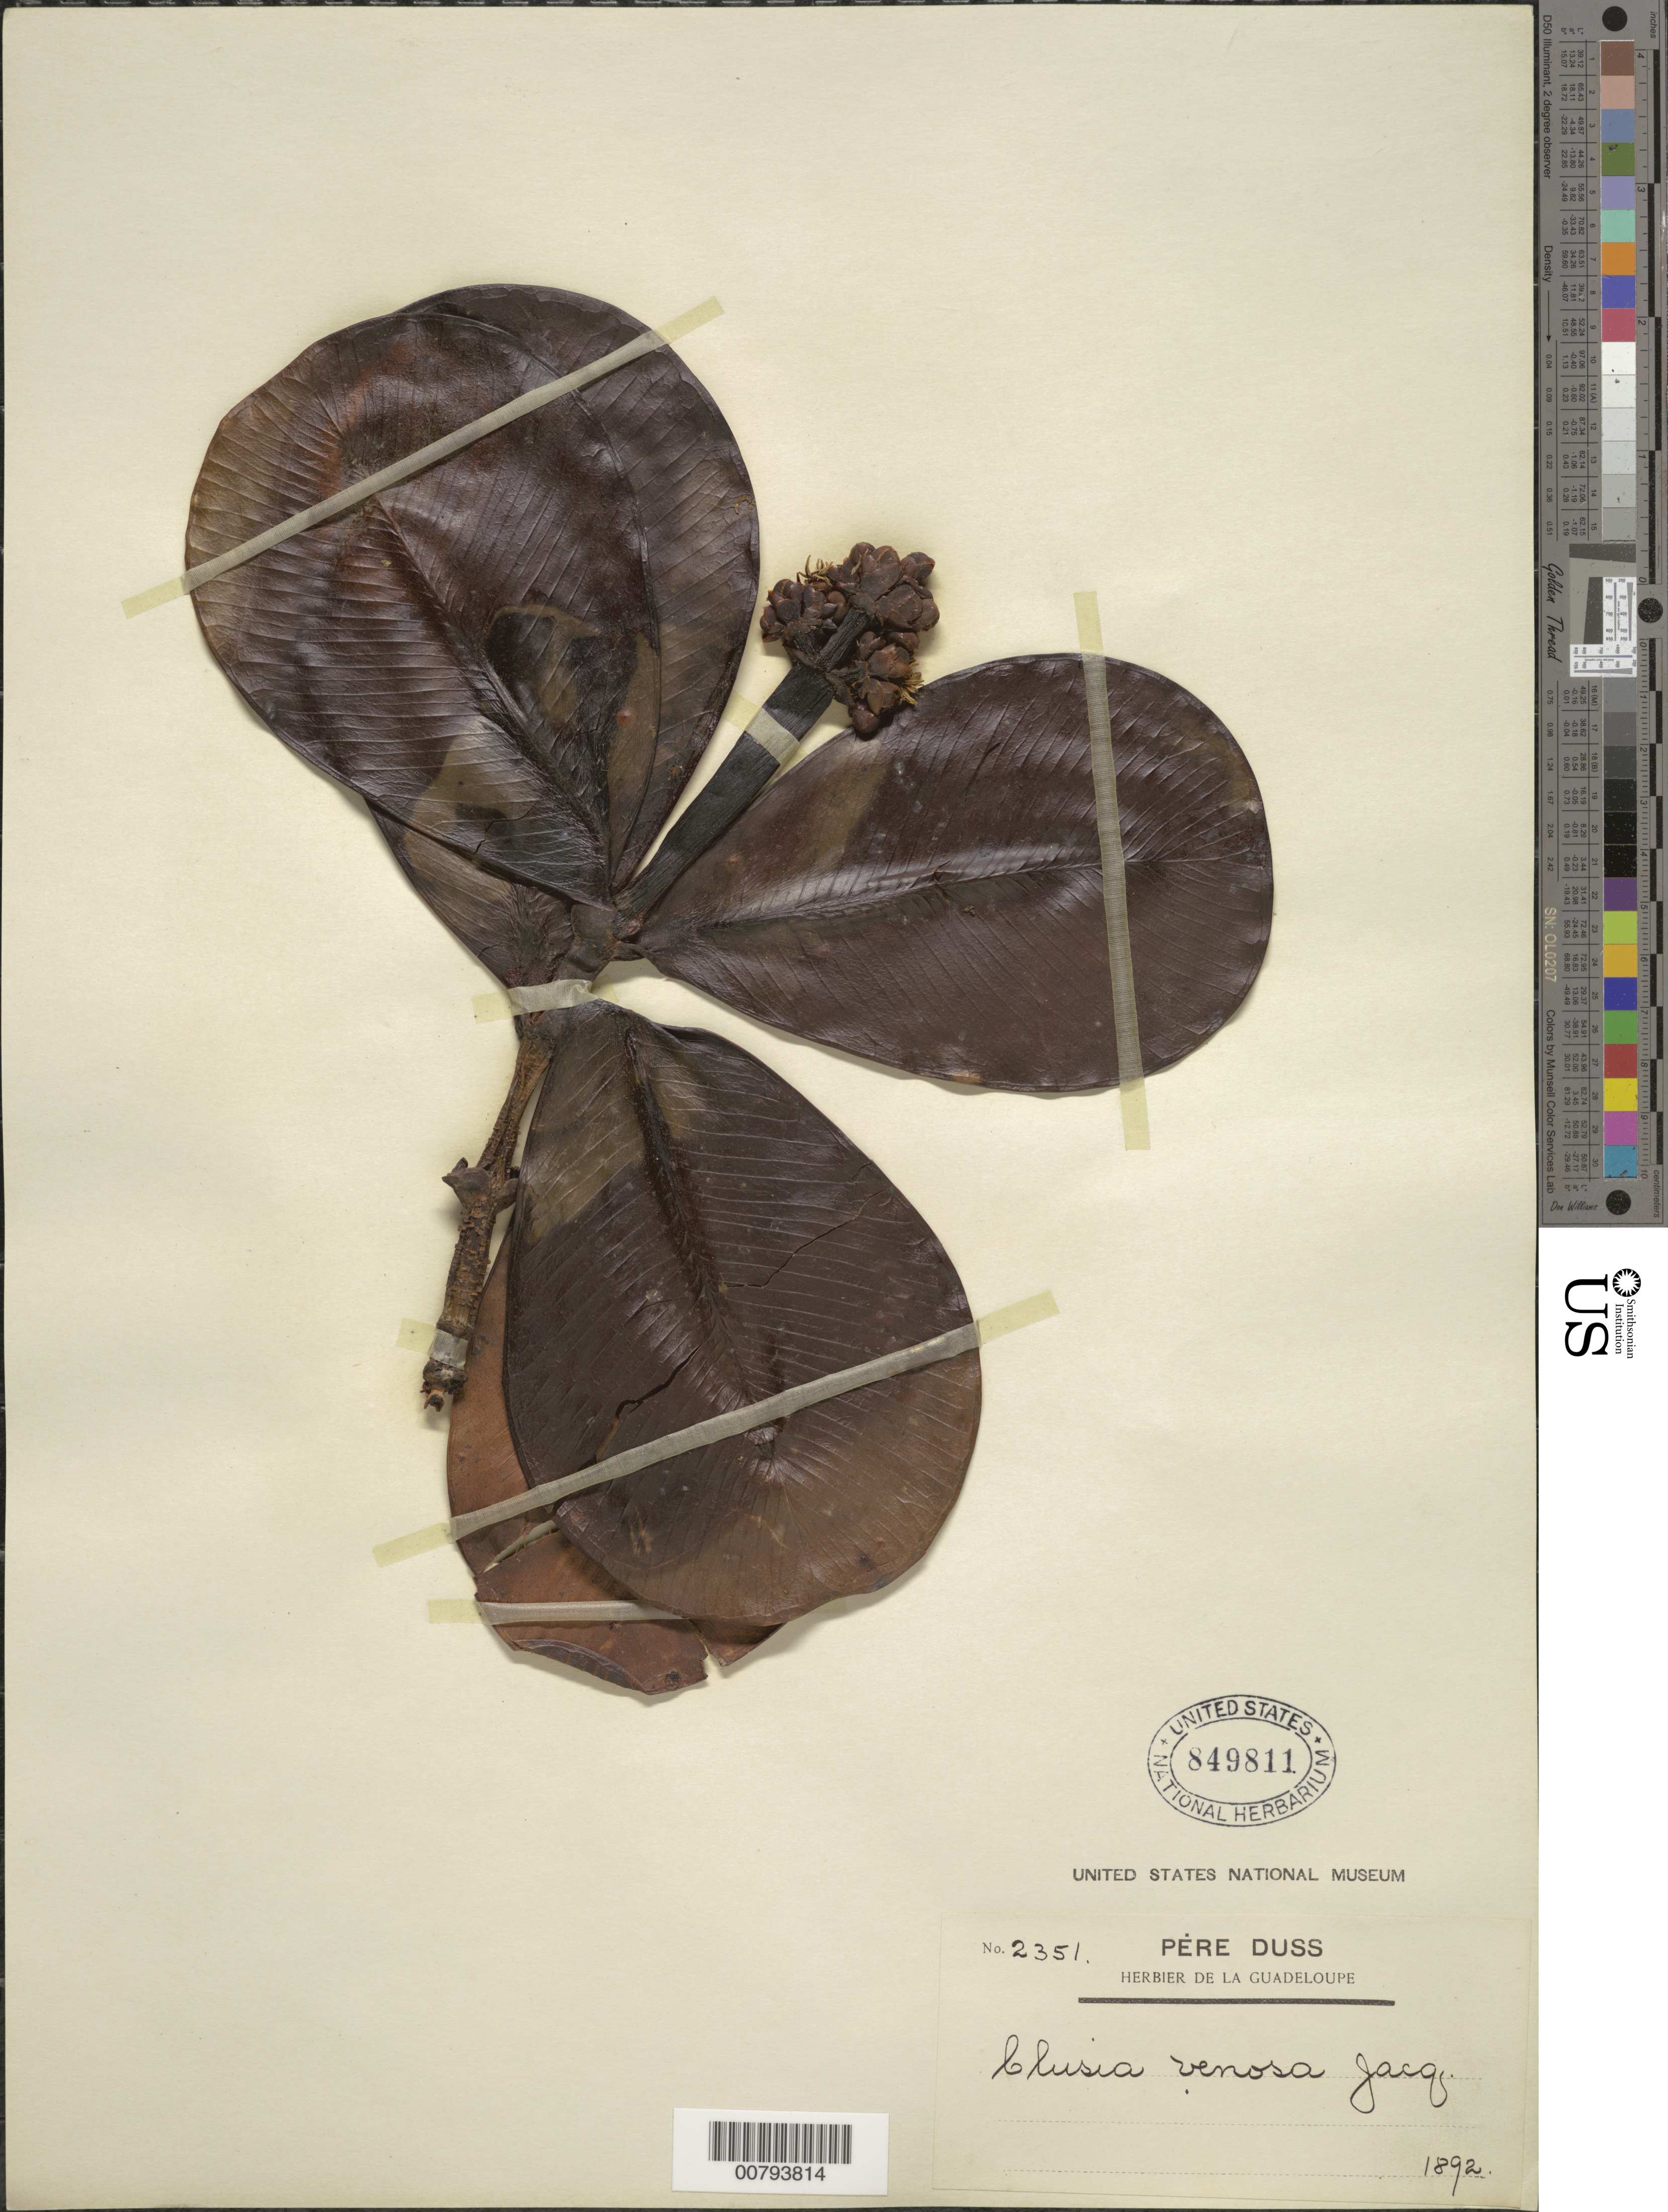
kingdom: Plantae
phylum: Tracheophyta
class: Magnoliopsida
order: Malpighiales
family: Clusiaceae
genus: Clusia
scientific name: Clusia mangle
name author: Rich. ex Planch. & Triana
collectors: Père Duss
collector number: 2351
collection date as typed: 1892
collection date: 1892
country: Guadeloupe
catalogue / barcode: US 849811